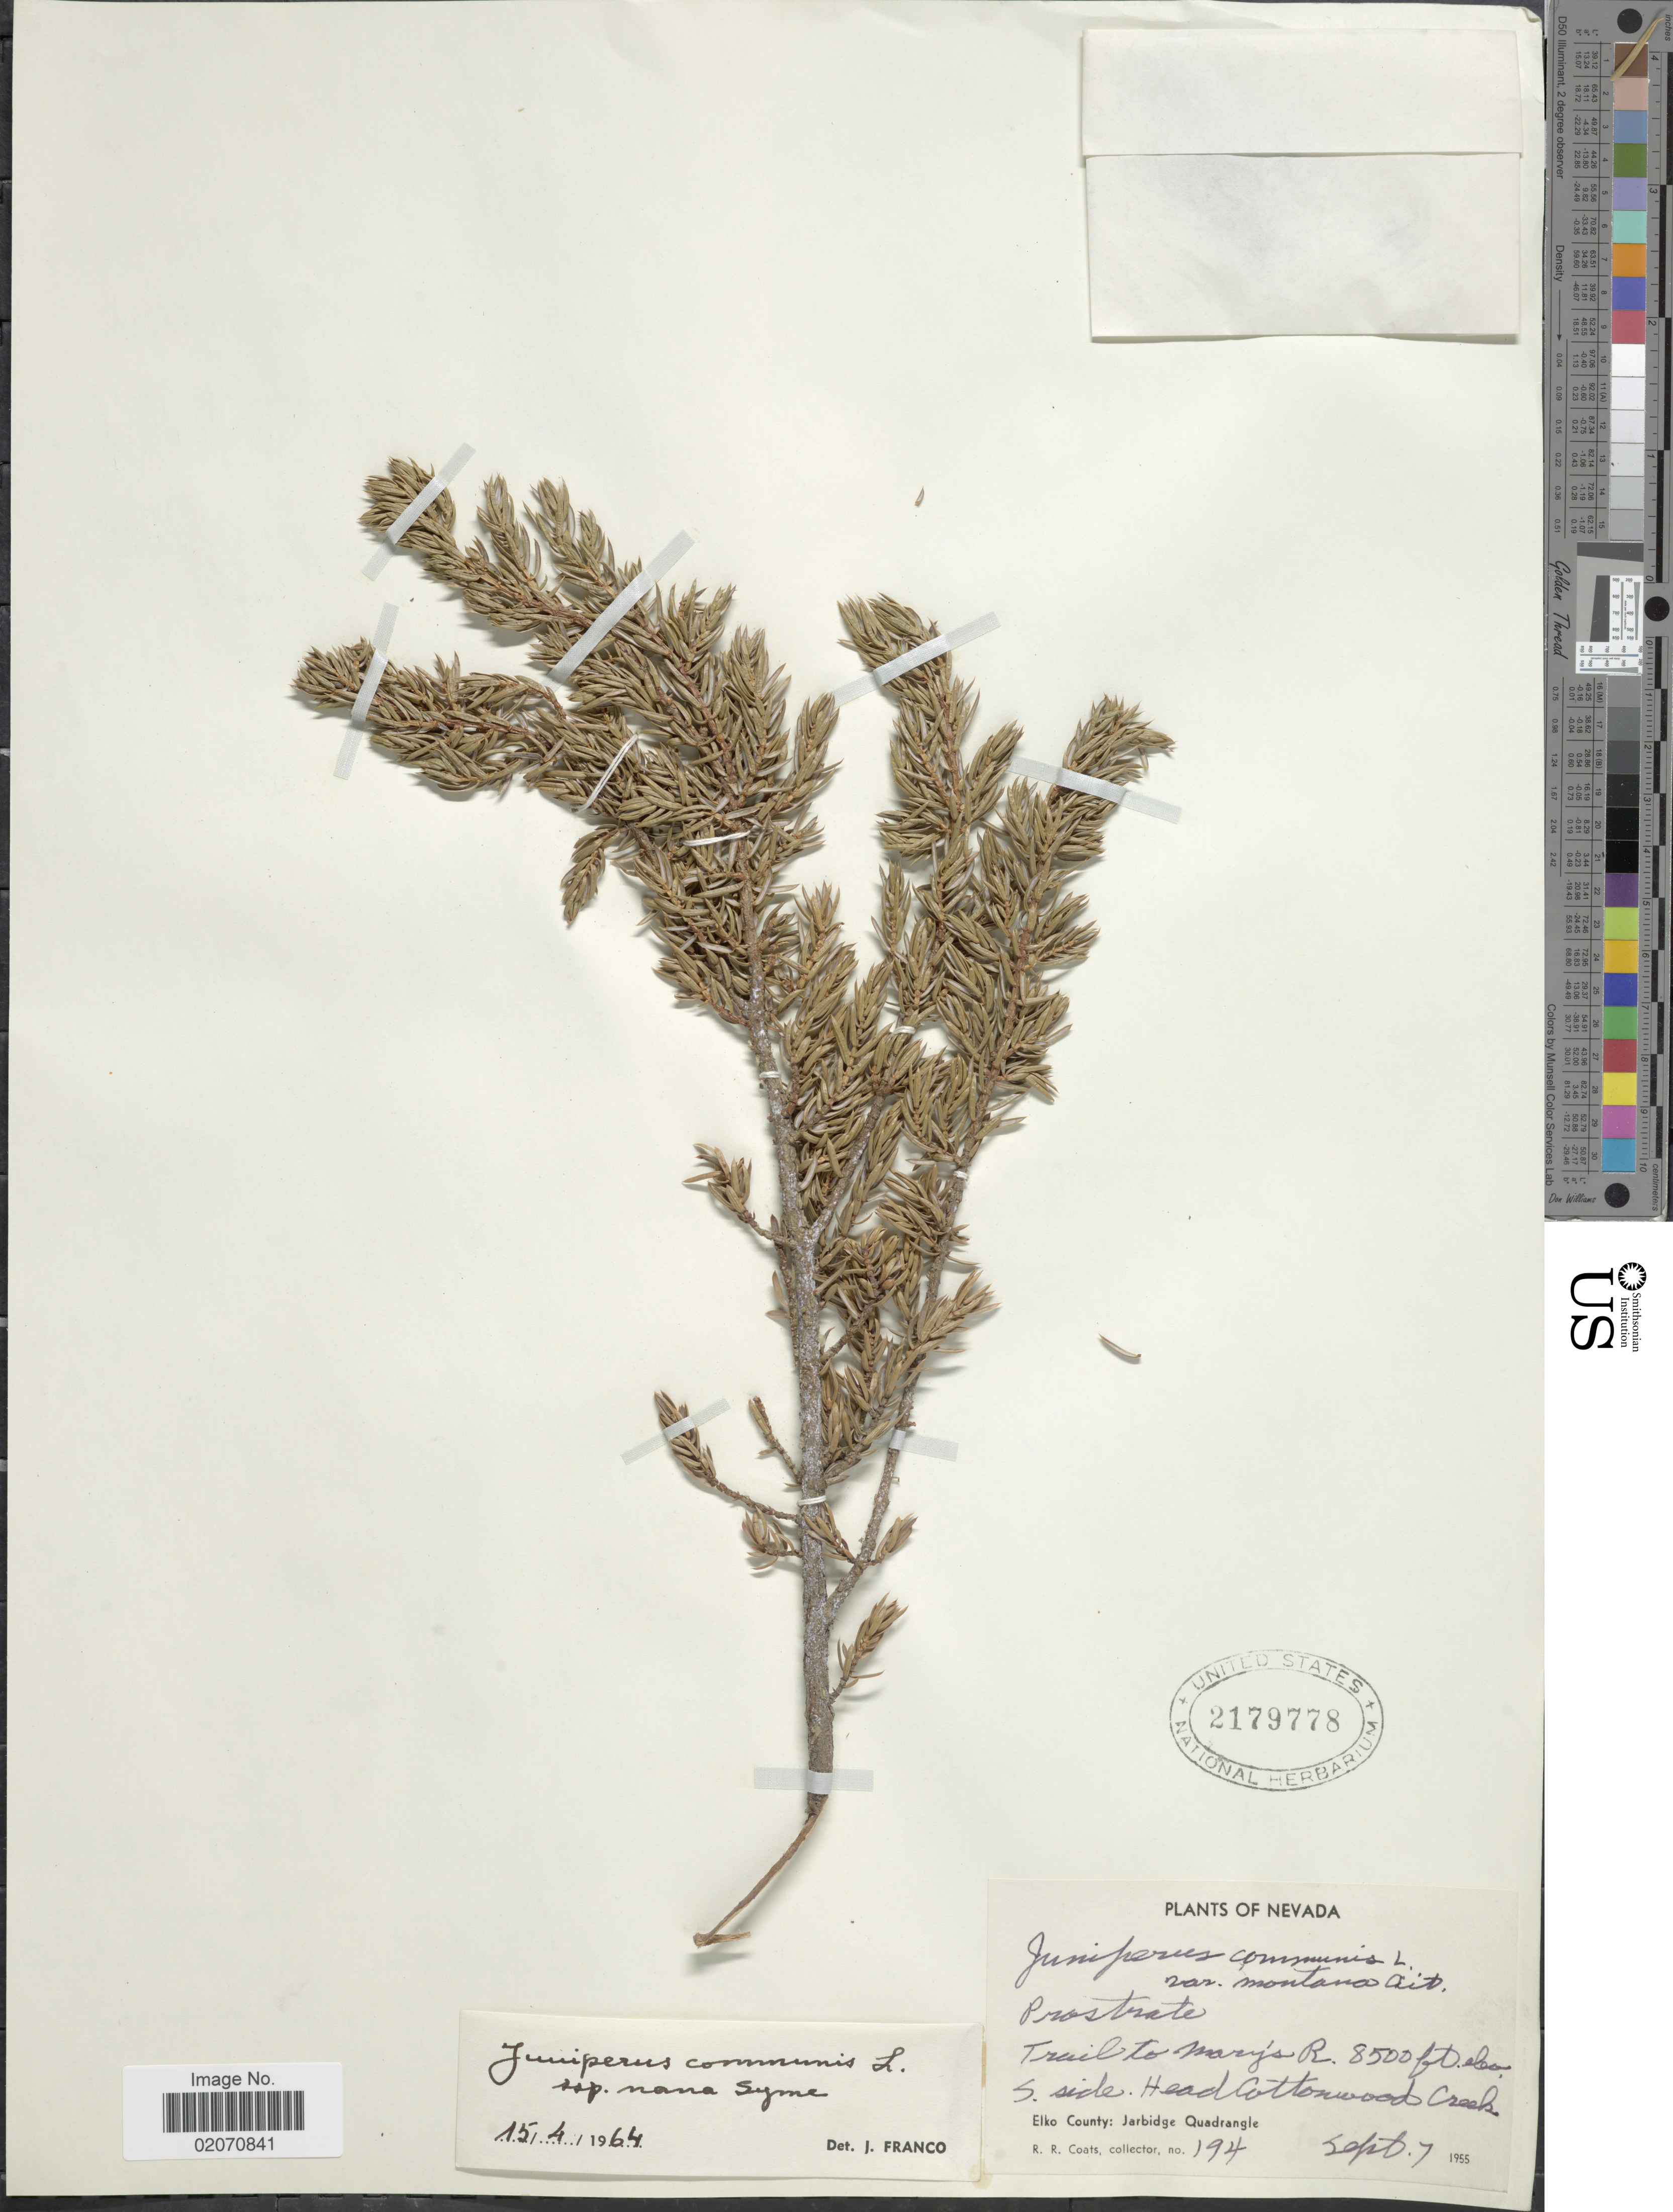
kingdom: Plantae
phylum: Tracheophyta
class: Pinopsida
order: Pinales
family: Cupressaceae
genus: Juniperus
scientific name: Juniperus communis subsp. nana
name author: (Willd.) Syme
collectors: R. Coats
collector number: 194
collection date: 1955-09-07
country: United States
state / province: Nevada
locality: Trail to Mary's R. S. side. Head Cottonwood Creek, Elko County: Jarbidge Quadrangle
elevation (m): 2591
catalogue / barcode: US 2179778